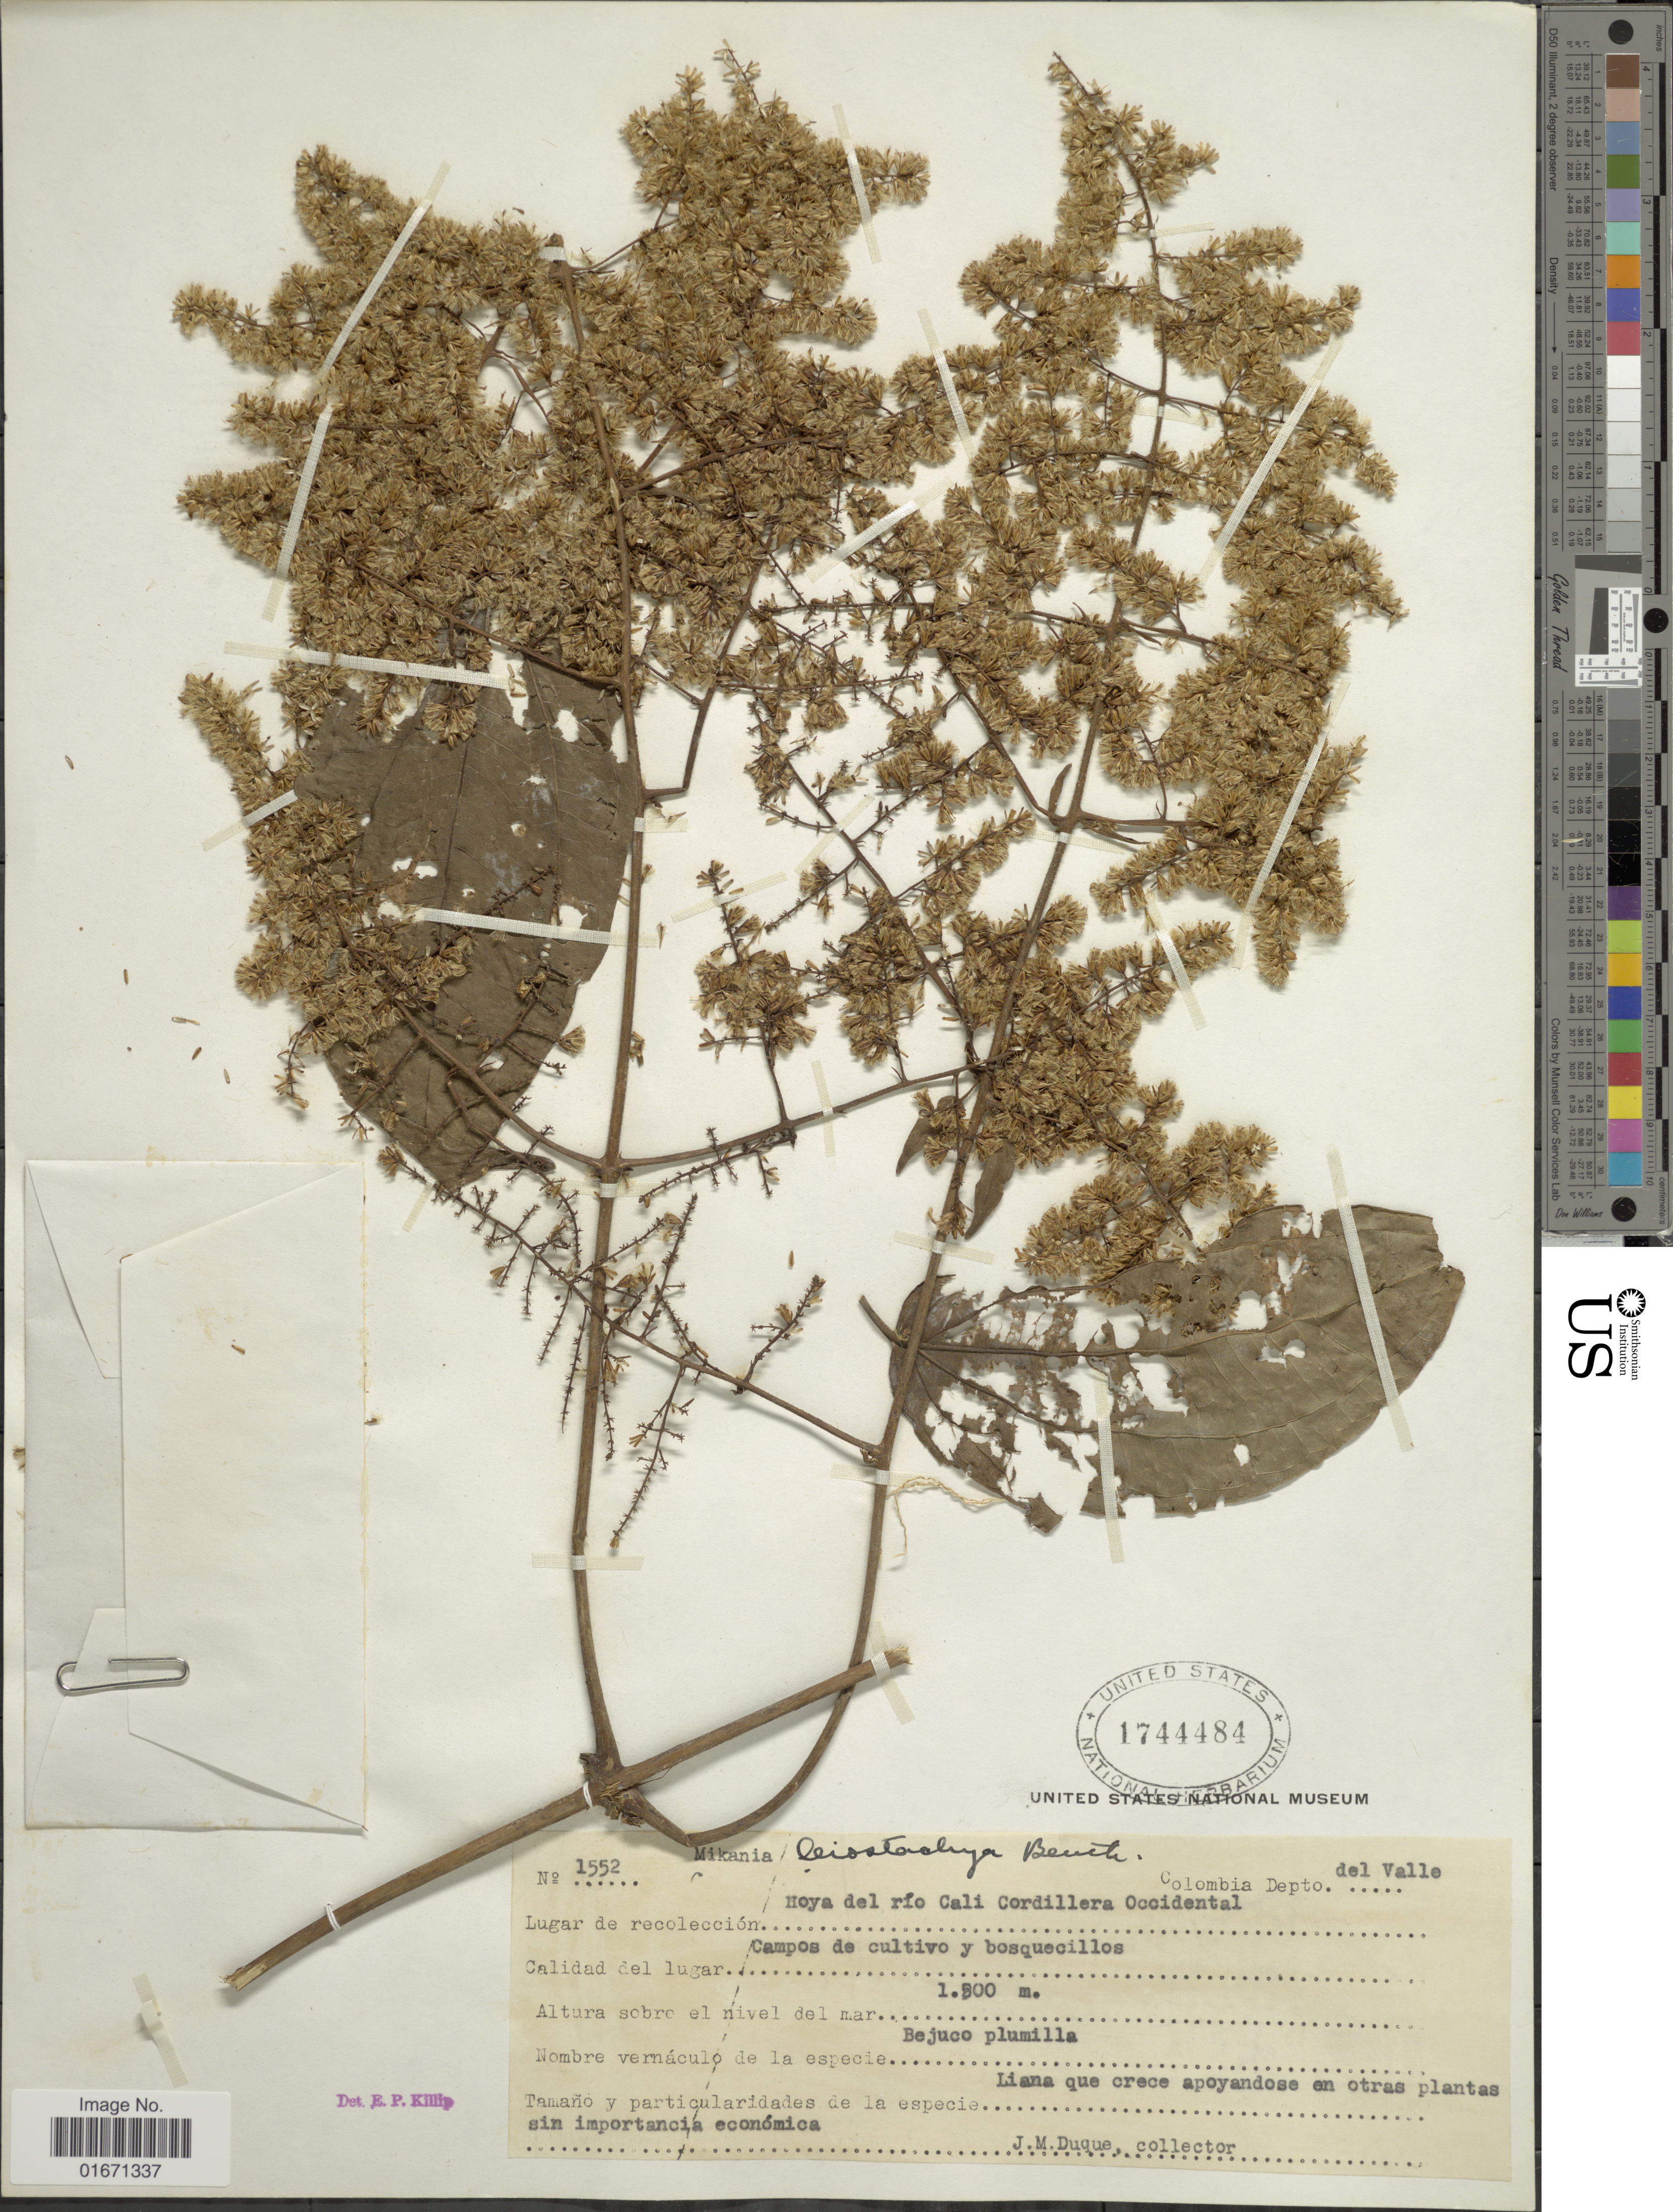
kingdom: Plantae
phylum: Tracheophyta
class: Magnoliopsida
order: Asterales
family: Asteraceae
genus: Mikania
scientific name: Mikania leiostachya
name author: Benth.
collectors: J. Duque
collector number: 1552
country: Colombia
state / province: Valle del Cauca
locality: Depto. del Valle, Hoya del rio Cali Cordillera Occidental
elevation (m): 1500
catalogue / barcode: US 1744484